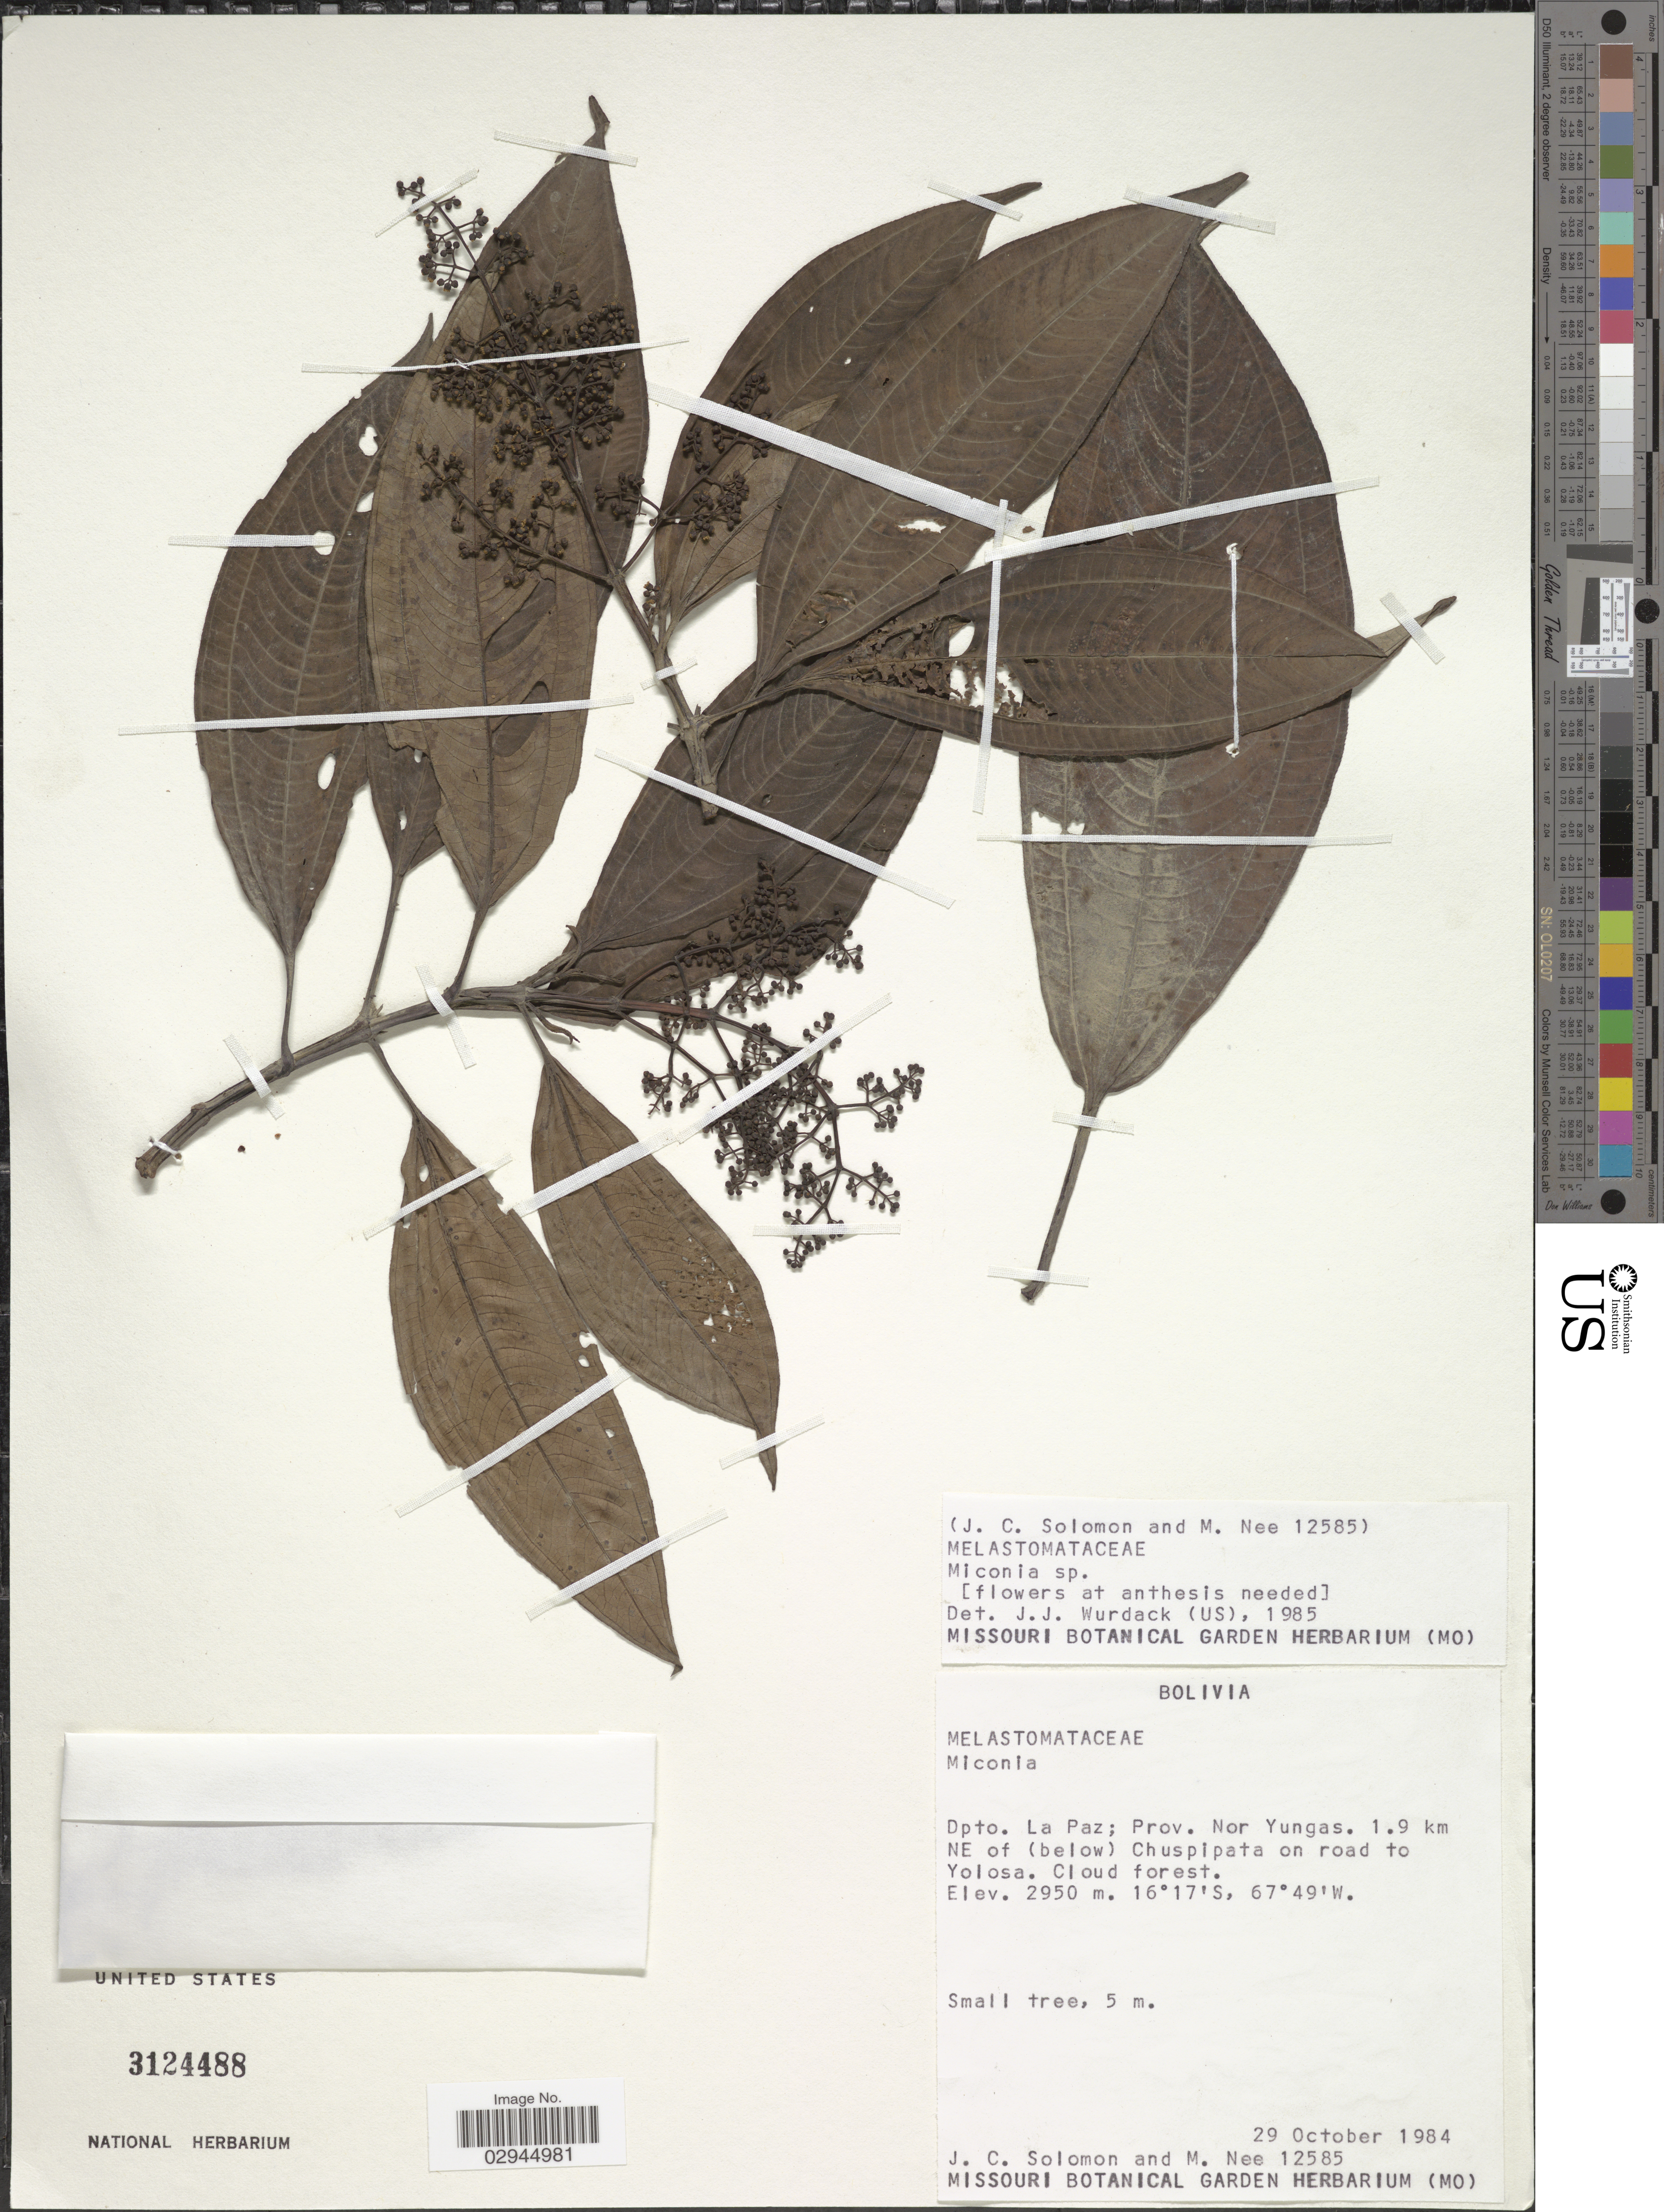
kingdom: Plantae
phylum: Tracheophyta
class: Magnoliopsida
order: Myrtales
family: Melastomataceae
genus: Miconia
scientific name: Miconia sp.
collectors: J. C. Solomon & M. Nee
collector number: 12585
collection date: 1984-10-29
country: Bolivia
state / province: La Paz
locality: Dpto. La Paz; Prov. Nor Yungas. 1.9 km NE of (below) Chuspipata on road to Yolosa.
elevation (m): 2950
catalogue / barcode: US 3124488